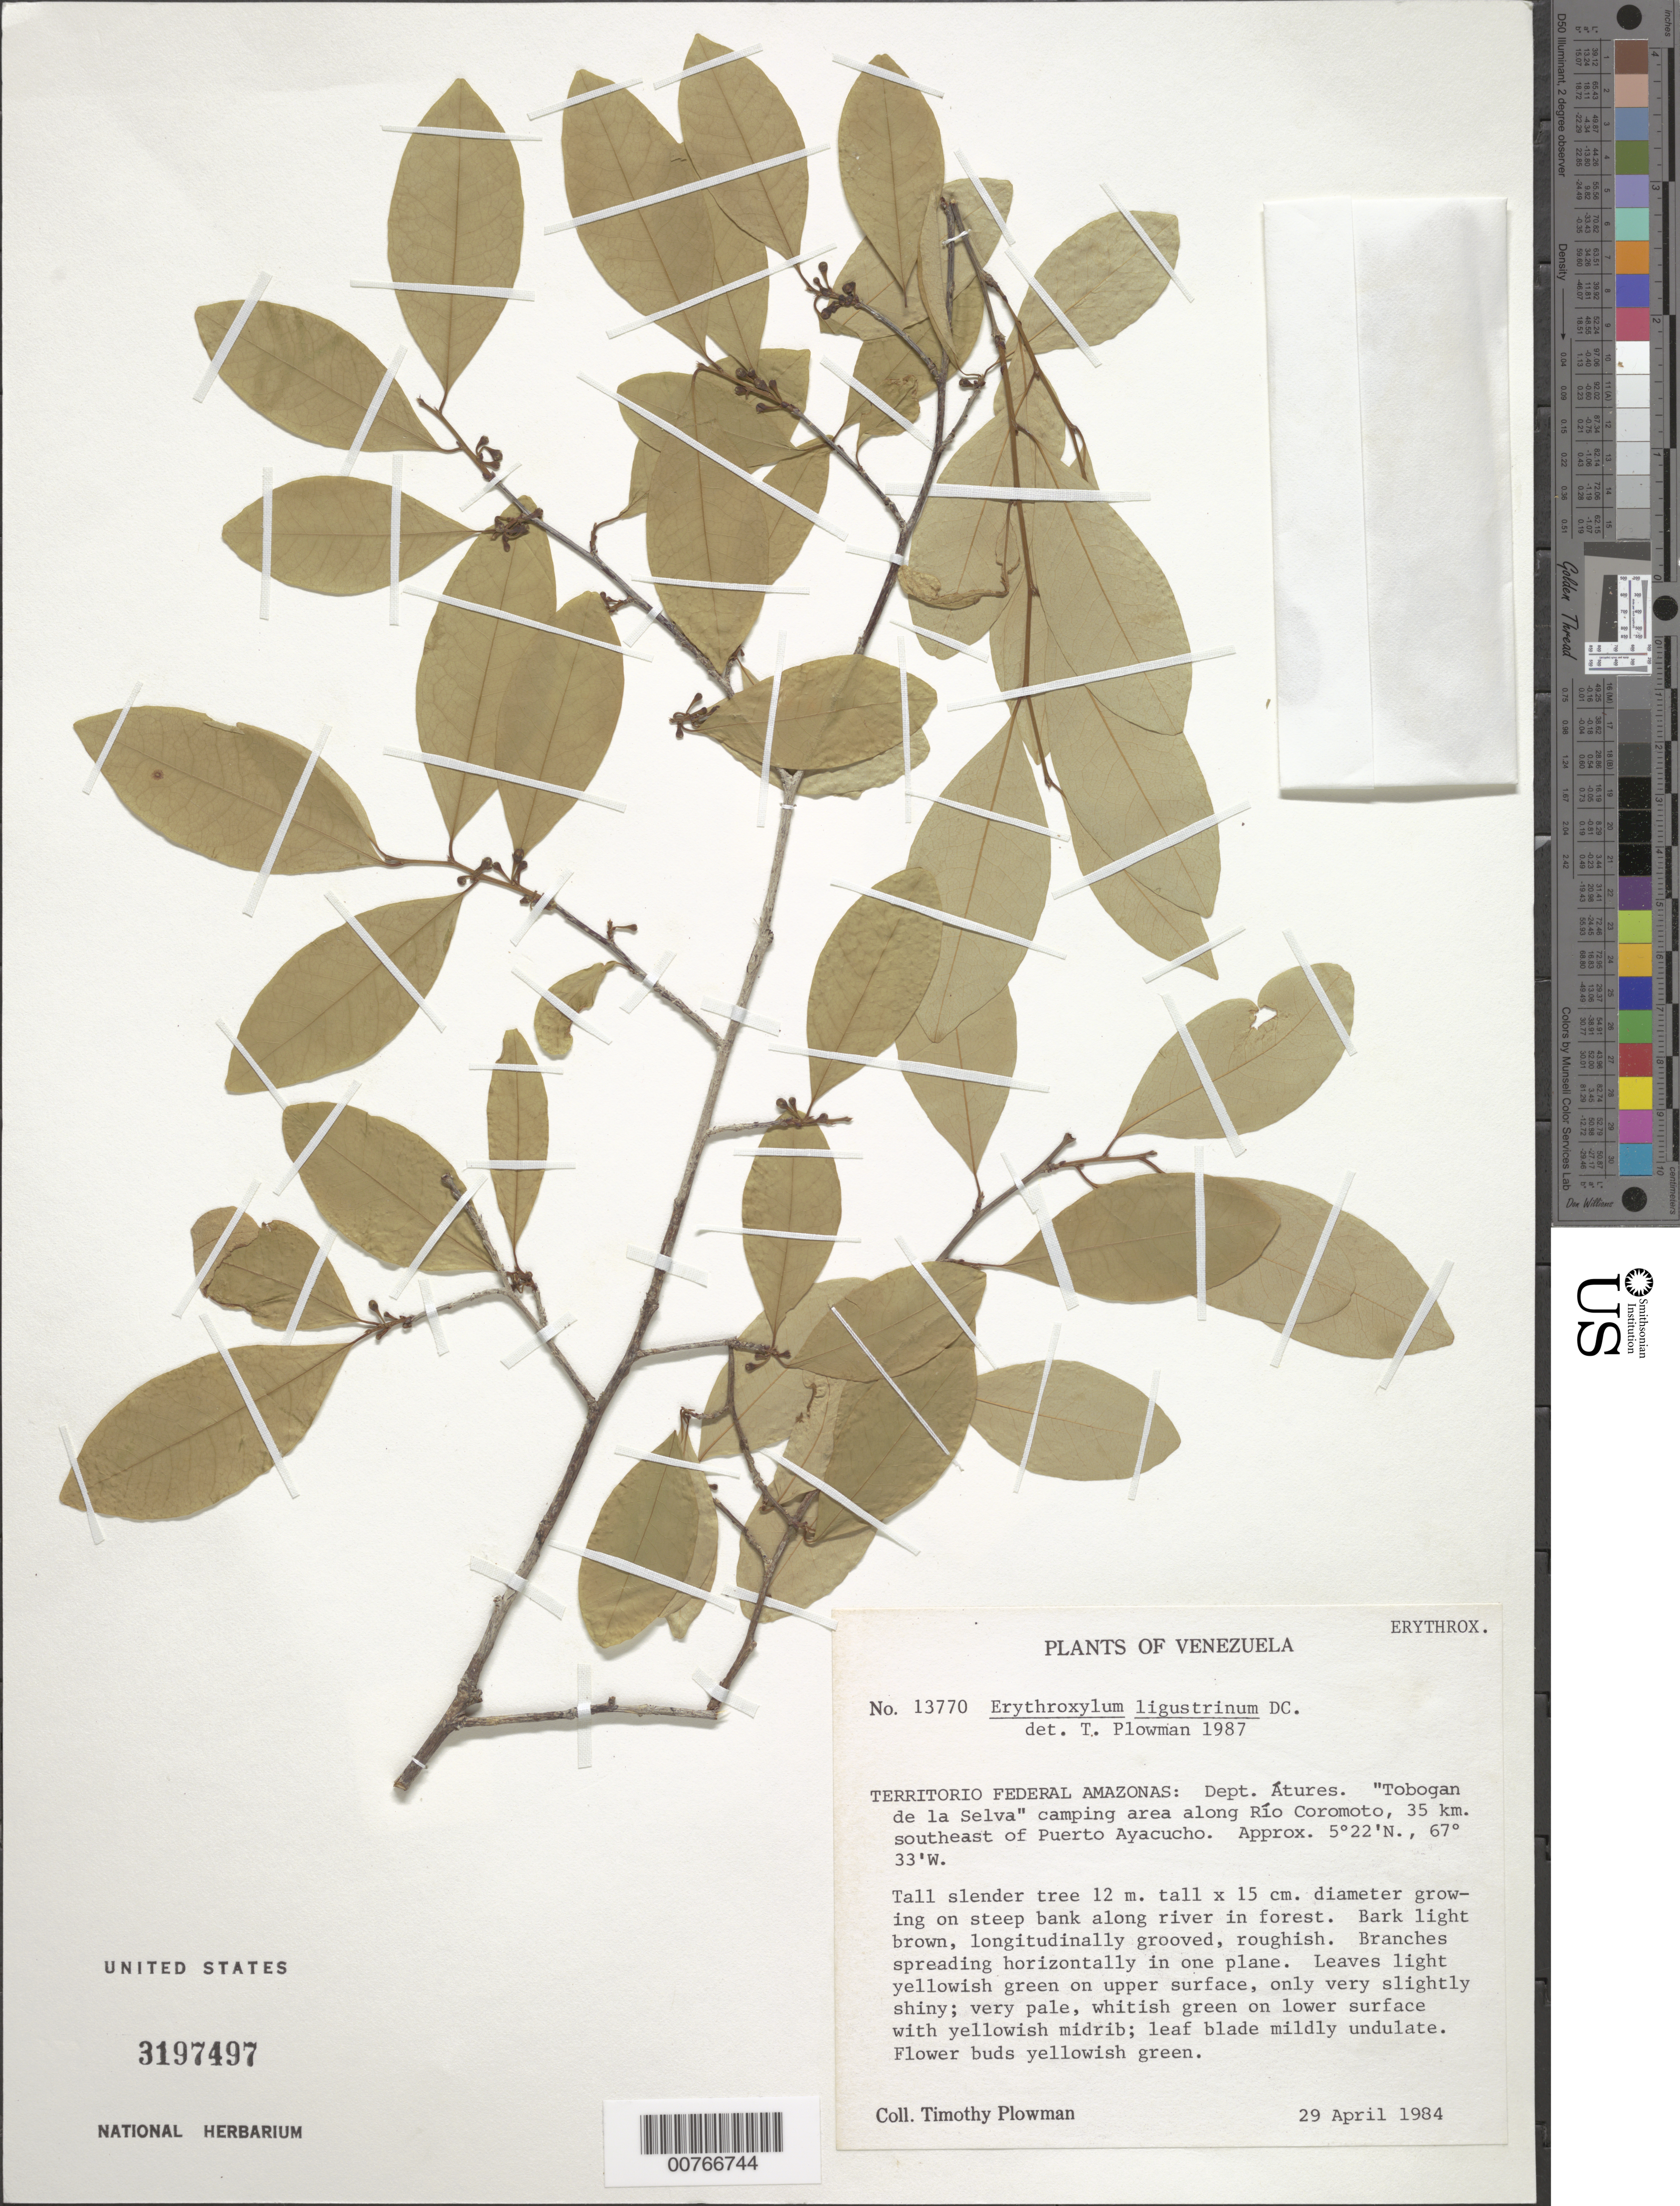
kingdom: Plantae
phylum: Tracheophyta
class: Magnoliopsida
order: Malpighiales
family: Erythroxylaceae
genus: Erythroxylum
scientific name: Erythroxylum ligustrinum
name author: DC.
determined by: Plowman, Timothy C.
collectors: T. Plowman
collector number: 13770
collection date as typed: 29-Apr-84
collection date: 1984-04-29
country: Venezuela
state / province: Amazonas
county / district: Atures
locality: "Tobogan de la Selva" camping area along Río Coromoto, 35 km SE of Puerto Ayacucho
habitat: Along river in forest; growing on steep bank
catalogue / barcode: US 3197497